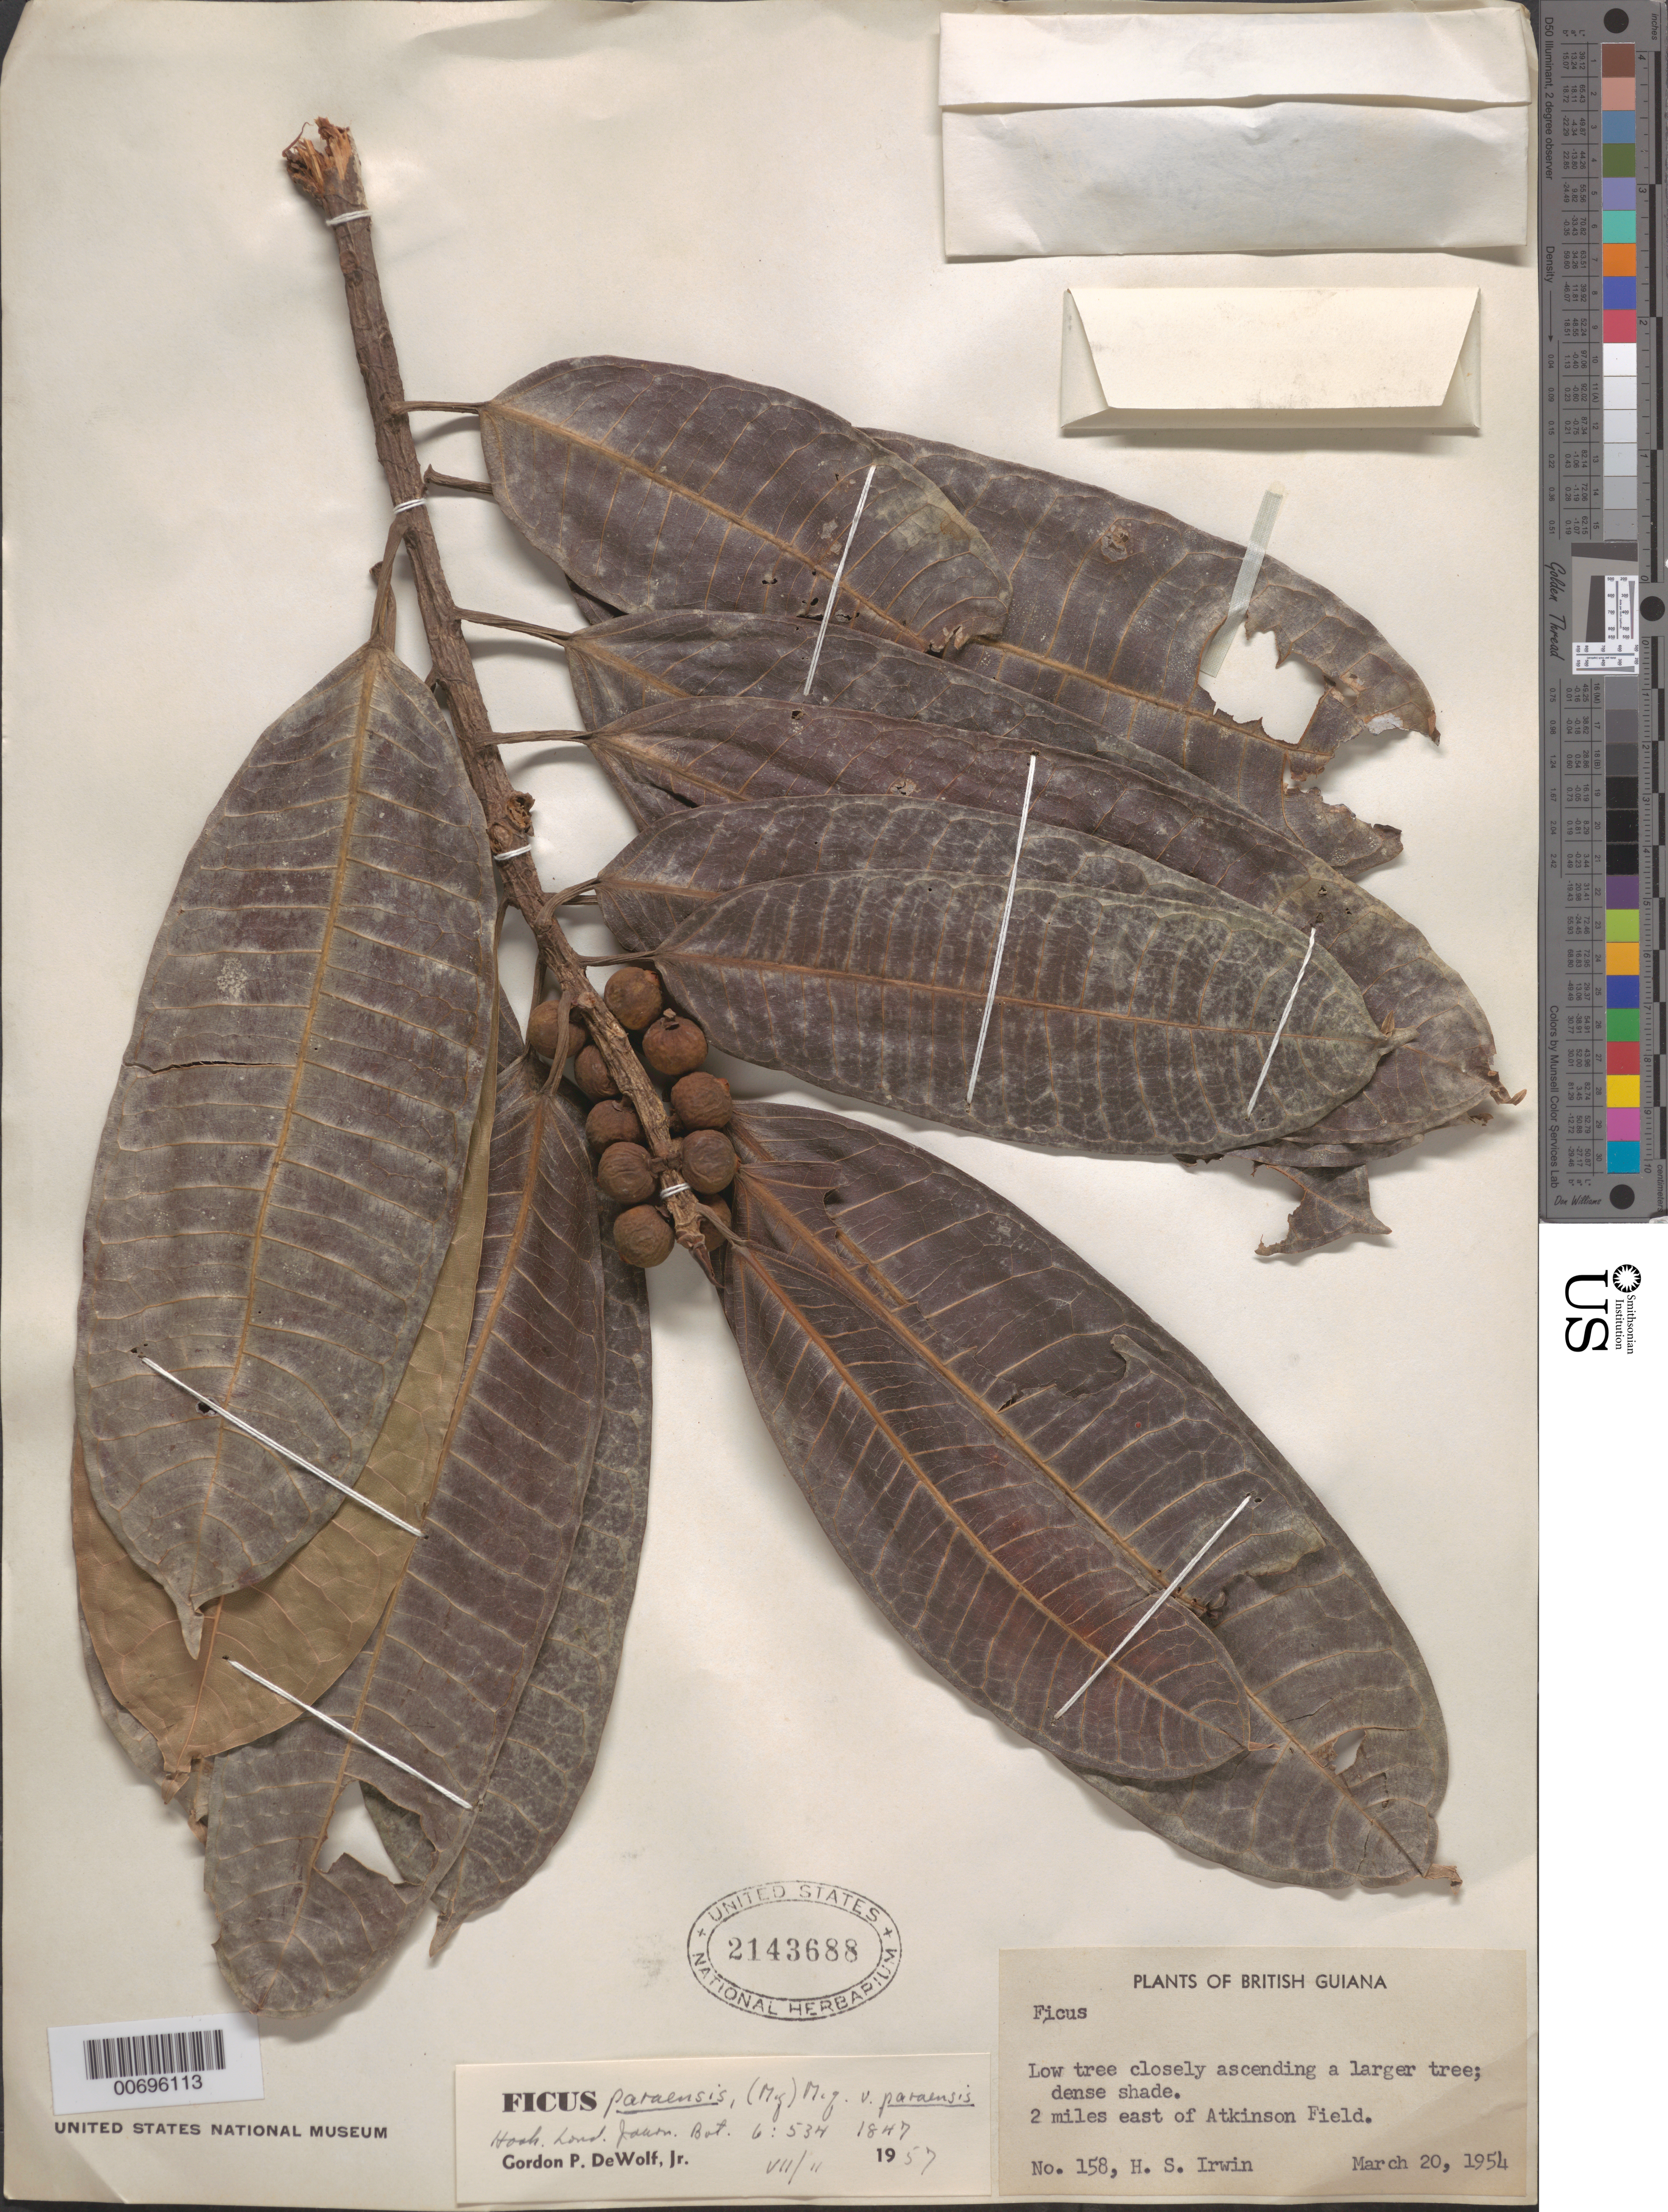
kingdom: Plantae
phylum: Tracheophyta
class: Magnoliopsida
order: Rosales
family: Moraceae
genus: Ficus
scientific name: Ficus paraensis var. paraensis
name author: (Miq.) Miq.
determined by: DeWolf, F. P.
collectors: H. Irwin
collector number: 158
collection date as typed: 20-Mar-54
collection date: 1954-03-20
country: Guyana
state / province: Demerara-Mahaica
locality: Atkinson Field, 2 mi. E of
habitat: Closely ascending a larger tree, dense shade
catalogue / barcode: US 2143688